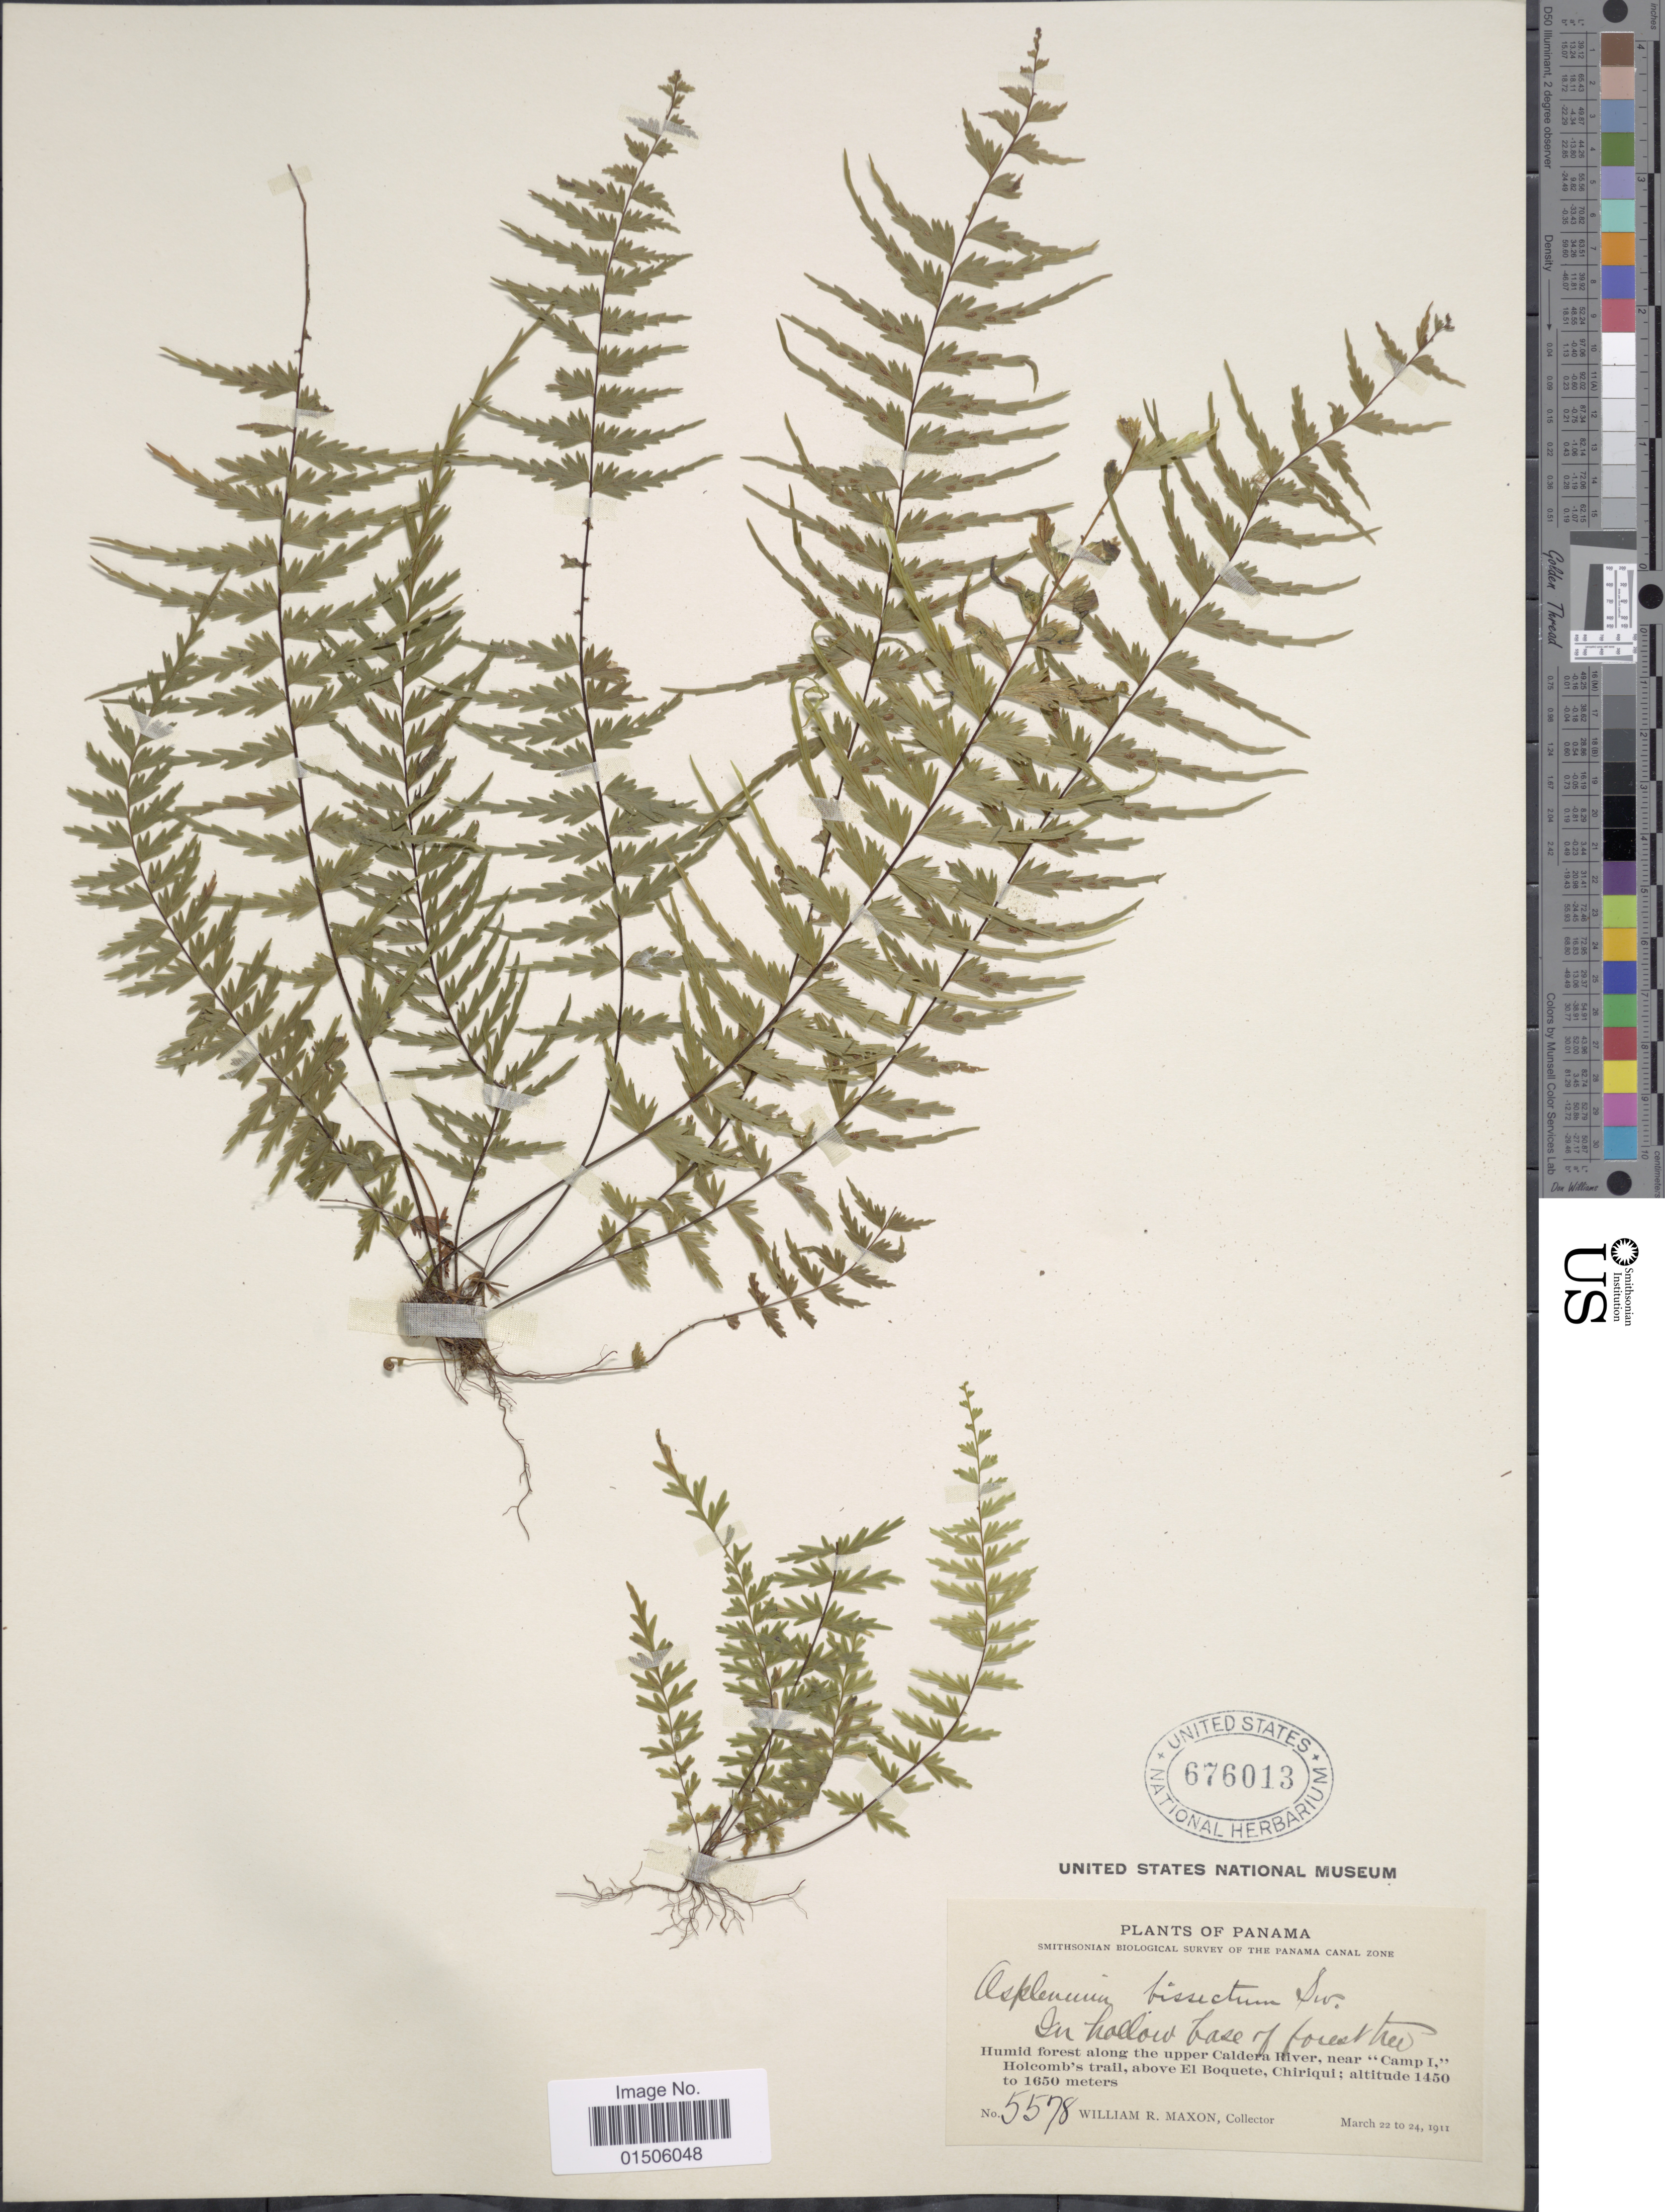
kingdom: Plantae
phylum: Tracheophyta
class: Polypodiopsida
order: Polypodiales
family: Aspleniaceae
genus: Asplenium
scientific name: Asplenium dissectum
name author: Sw.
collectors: W. R. Maxon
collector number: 5578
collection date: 1911-03-22/1911-03-24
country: Panama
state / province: Chiriqui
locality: Humid forest along the upper Caldera River, near " Camp 1 " Holcomb's trail, above El Boquete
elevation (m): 1450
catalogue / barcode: US 676013